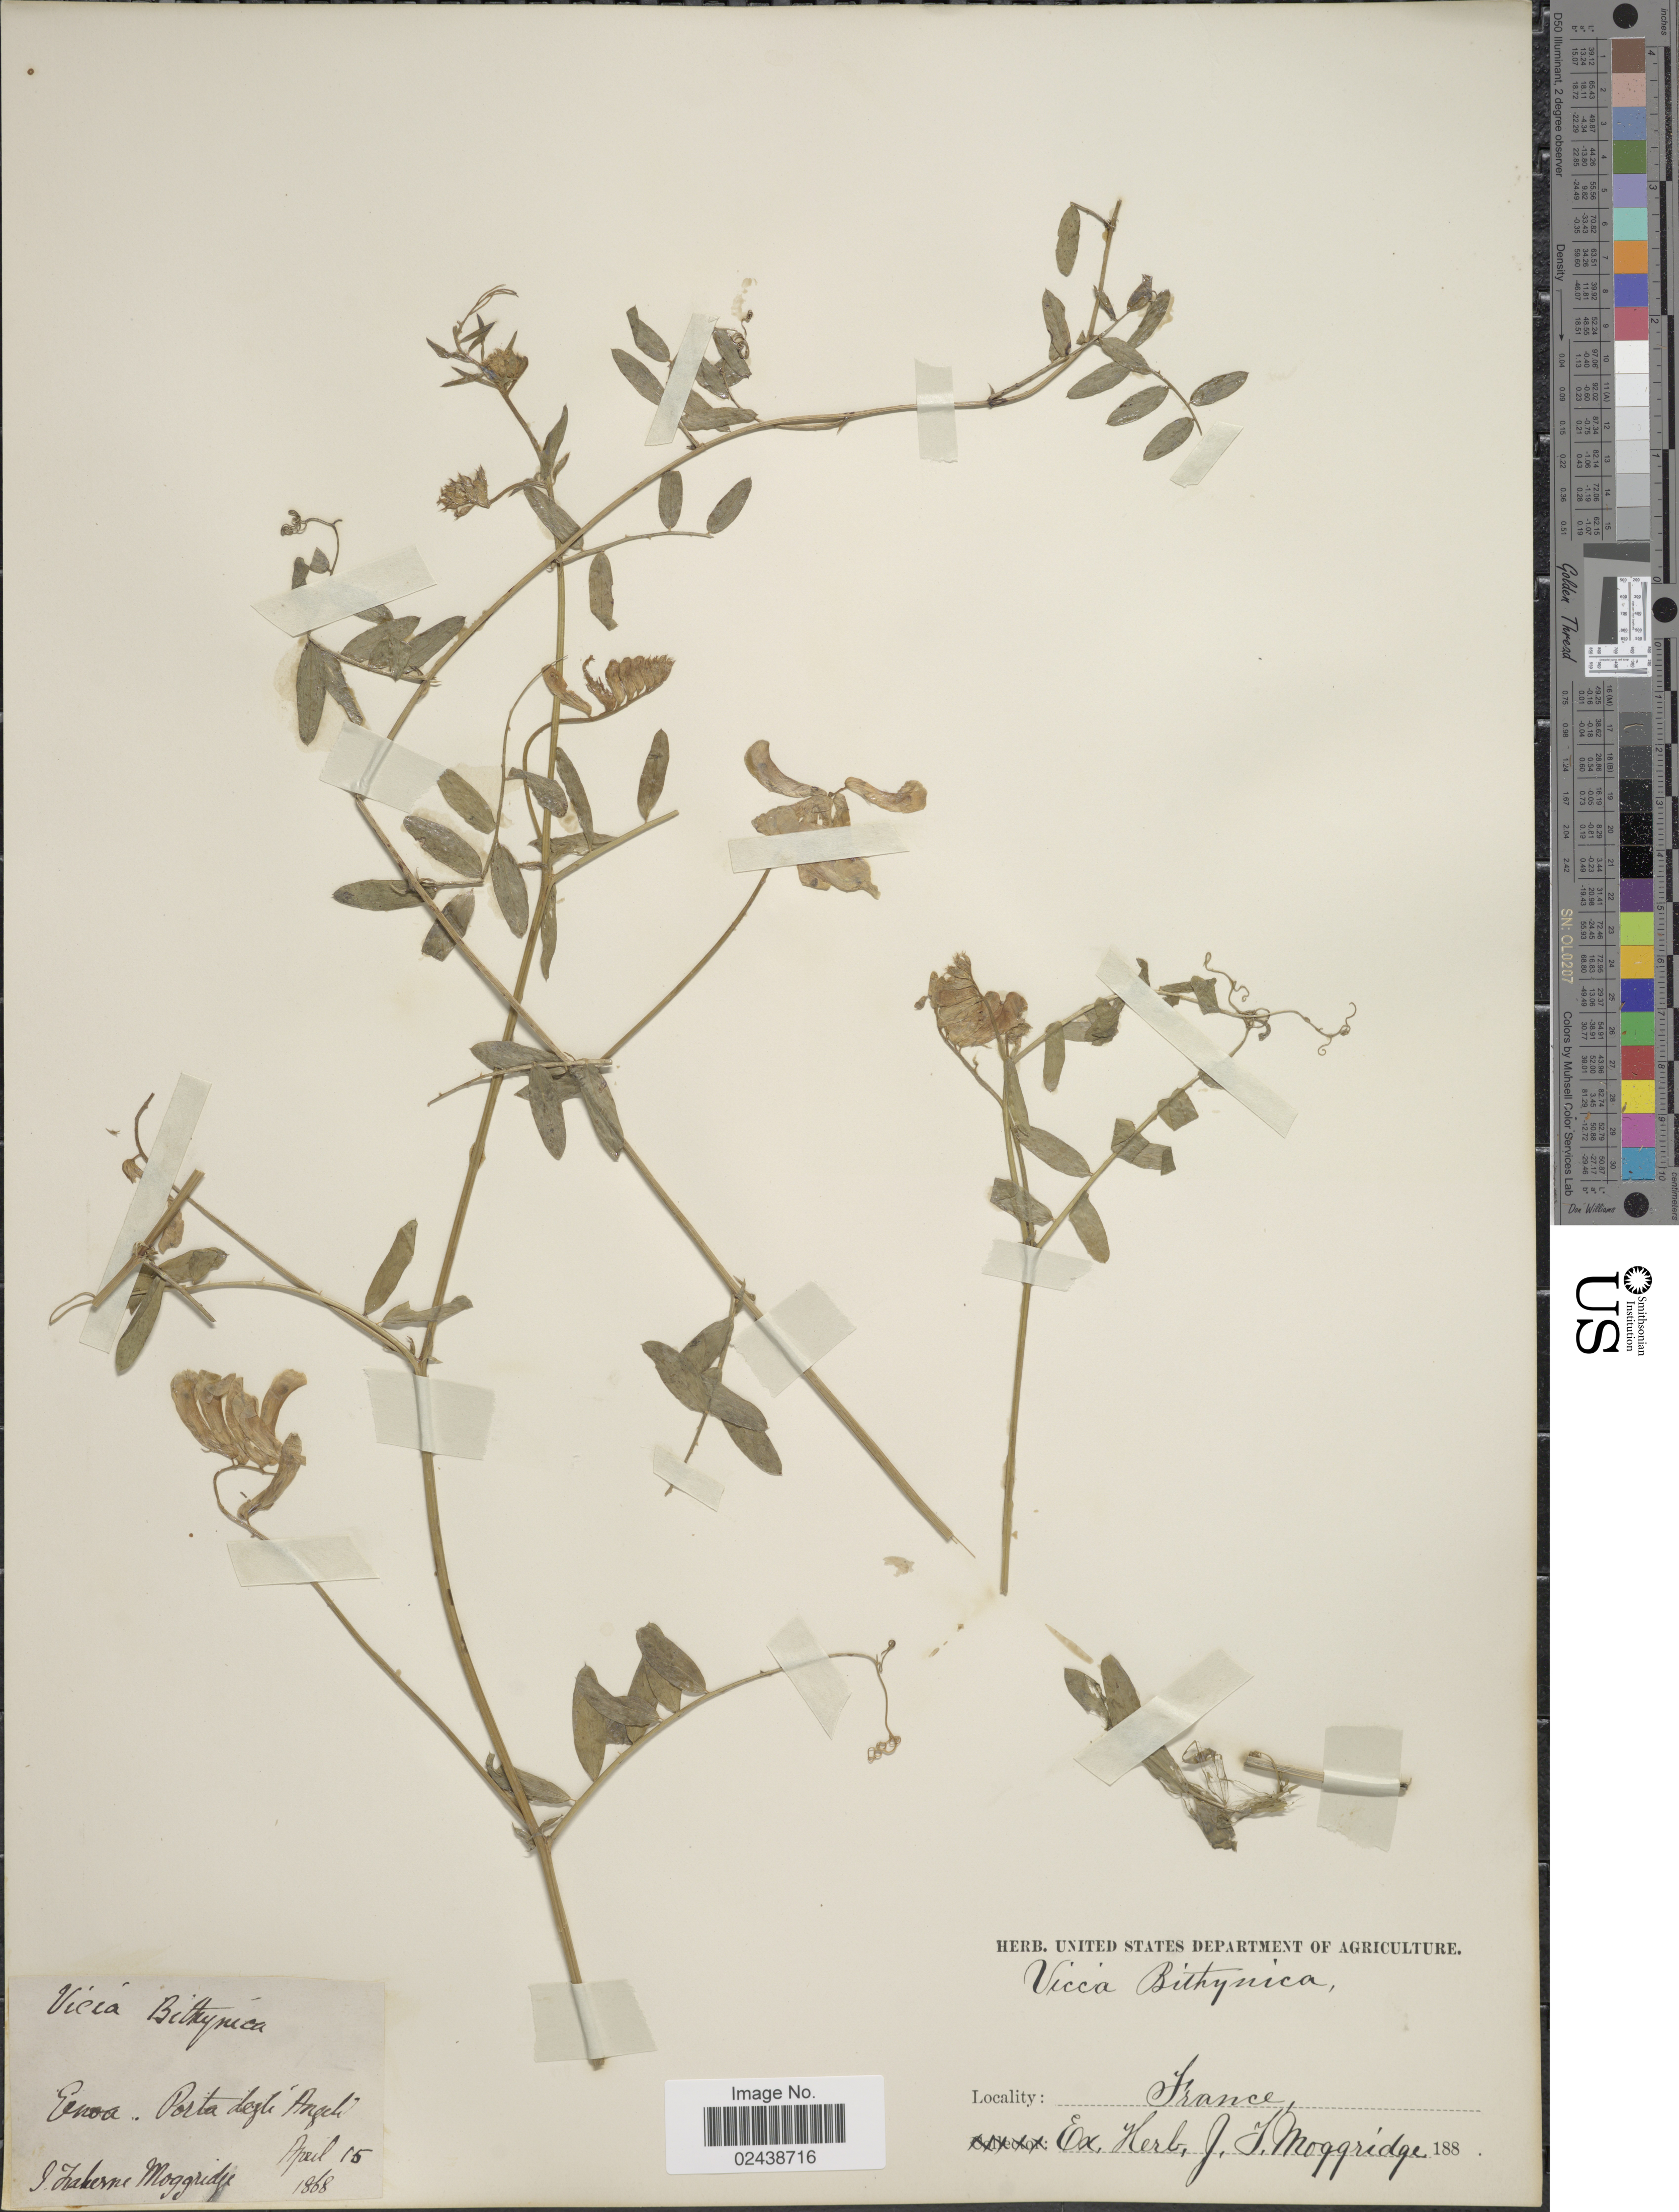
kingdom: Plantae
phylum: Tracheophyta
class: Magnoliopsida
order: Fabales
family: Fabaceae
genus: Vicia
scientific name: Vicia bithynica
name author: (L.) L.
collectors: J. T. Moggridge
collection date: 1868-04-15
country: France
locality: Enoca. Porta dezli Angeli [interpreted]